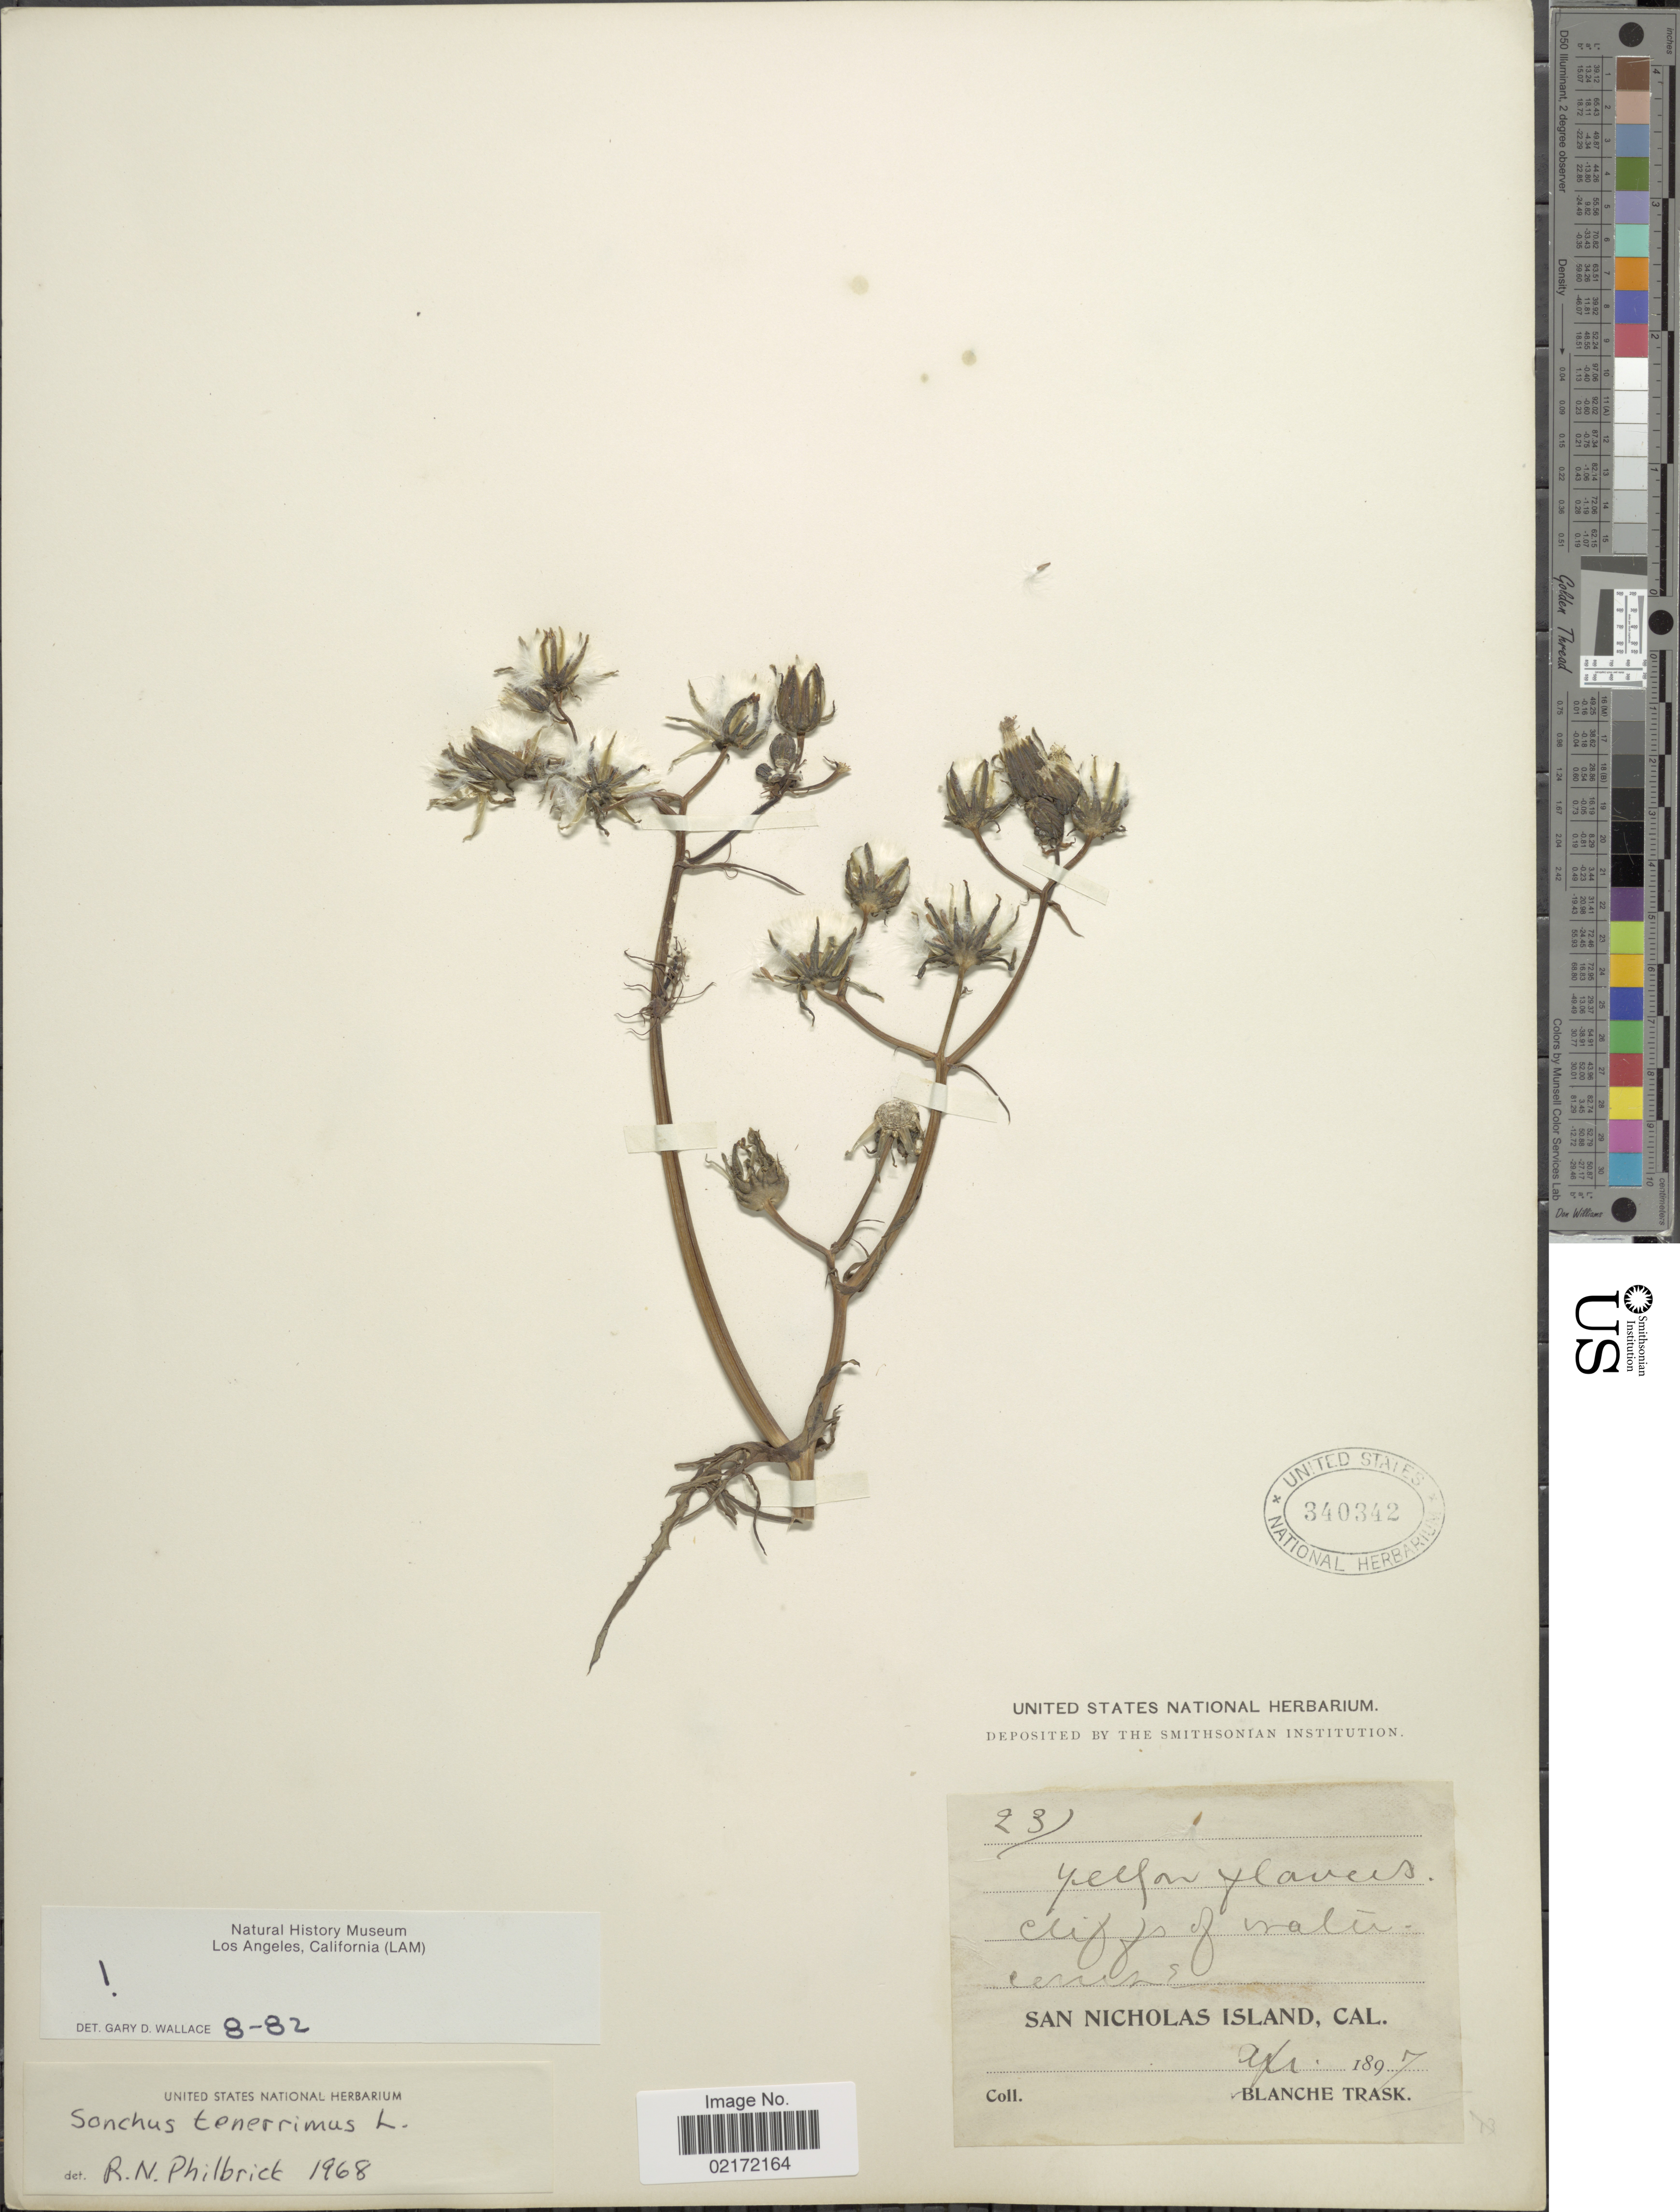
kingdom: Plantae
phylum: Tracheophyta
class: Magnoliopsida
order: Asterales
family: Asteraceae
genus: Sonchus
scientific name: Sonchus tenerrimus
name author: L.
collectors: B. Trask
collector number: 23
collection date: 1897-04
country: United States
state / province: California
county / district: Ventura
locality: San Nicholas Island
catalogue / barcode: US 340342